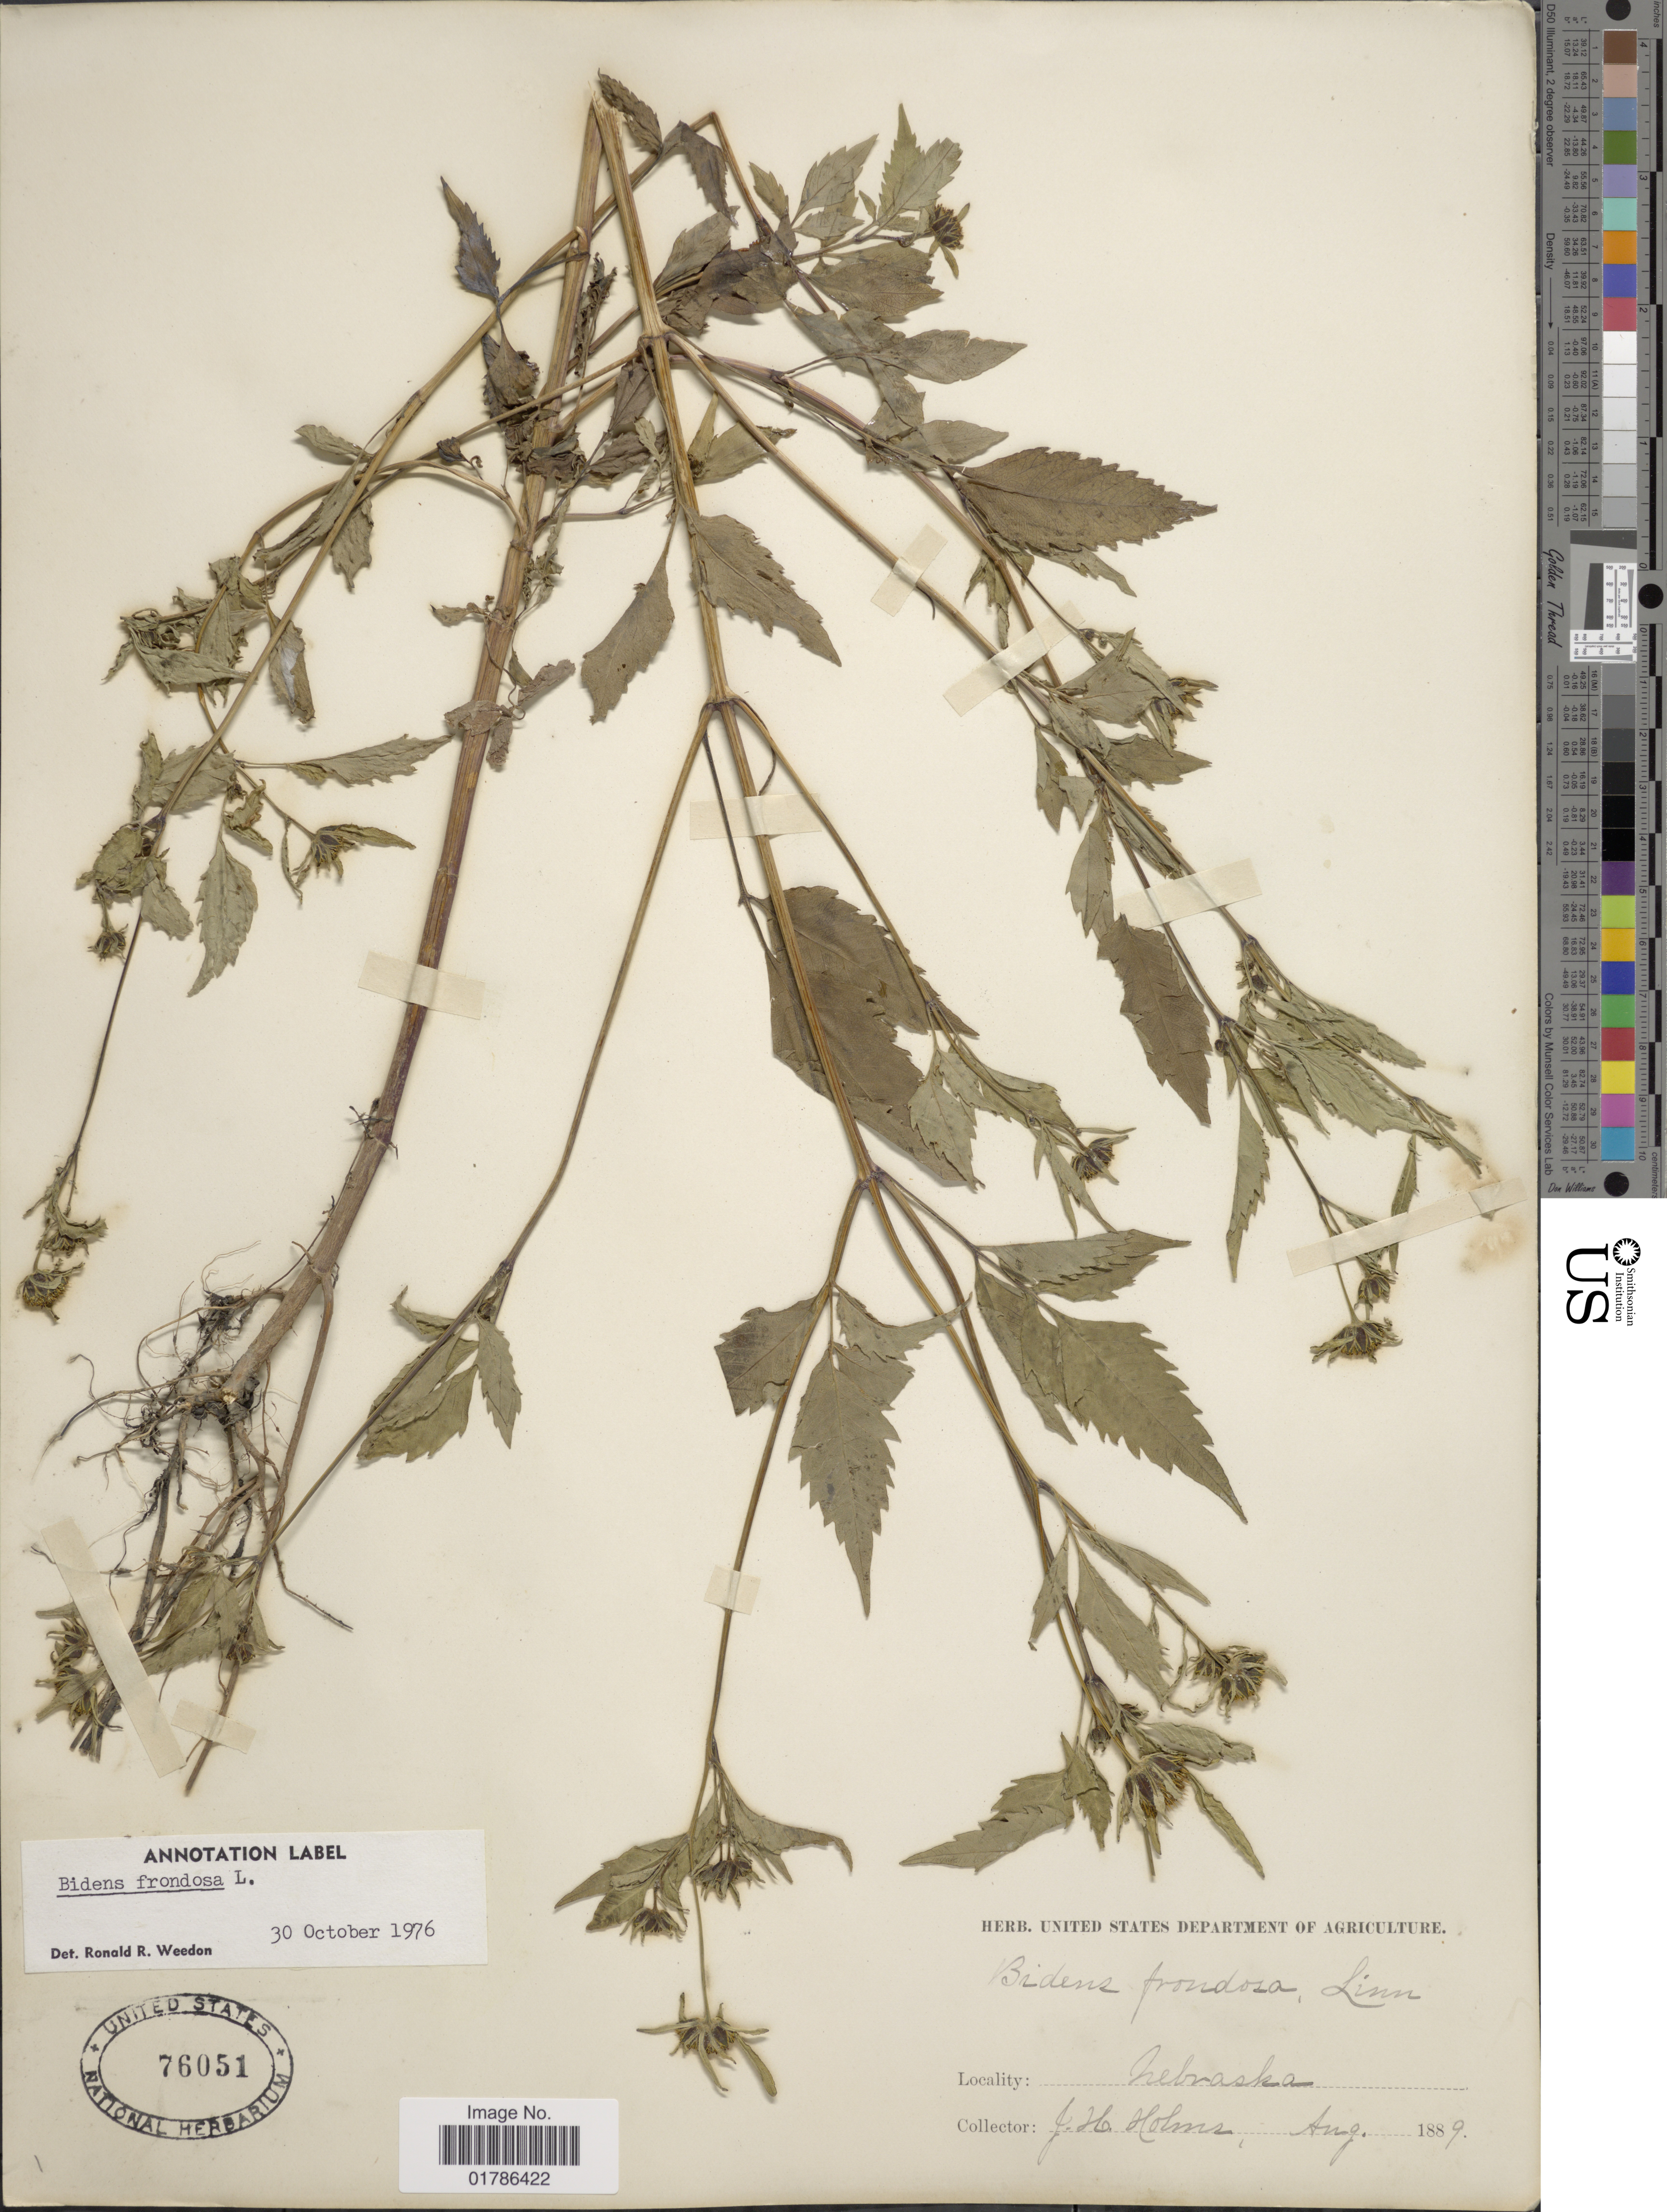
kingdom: Plantae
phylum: Tracheophyta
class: Magnoliopsida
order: Asterales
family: Asteraceae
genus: Bidens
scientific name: Bidens frondosa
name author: L.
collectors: J. H. Holms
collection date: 1889-08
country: United States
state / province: Nebraska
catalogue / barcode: US 76051